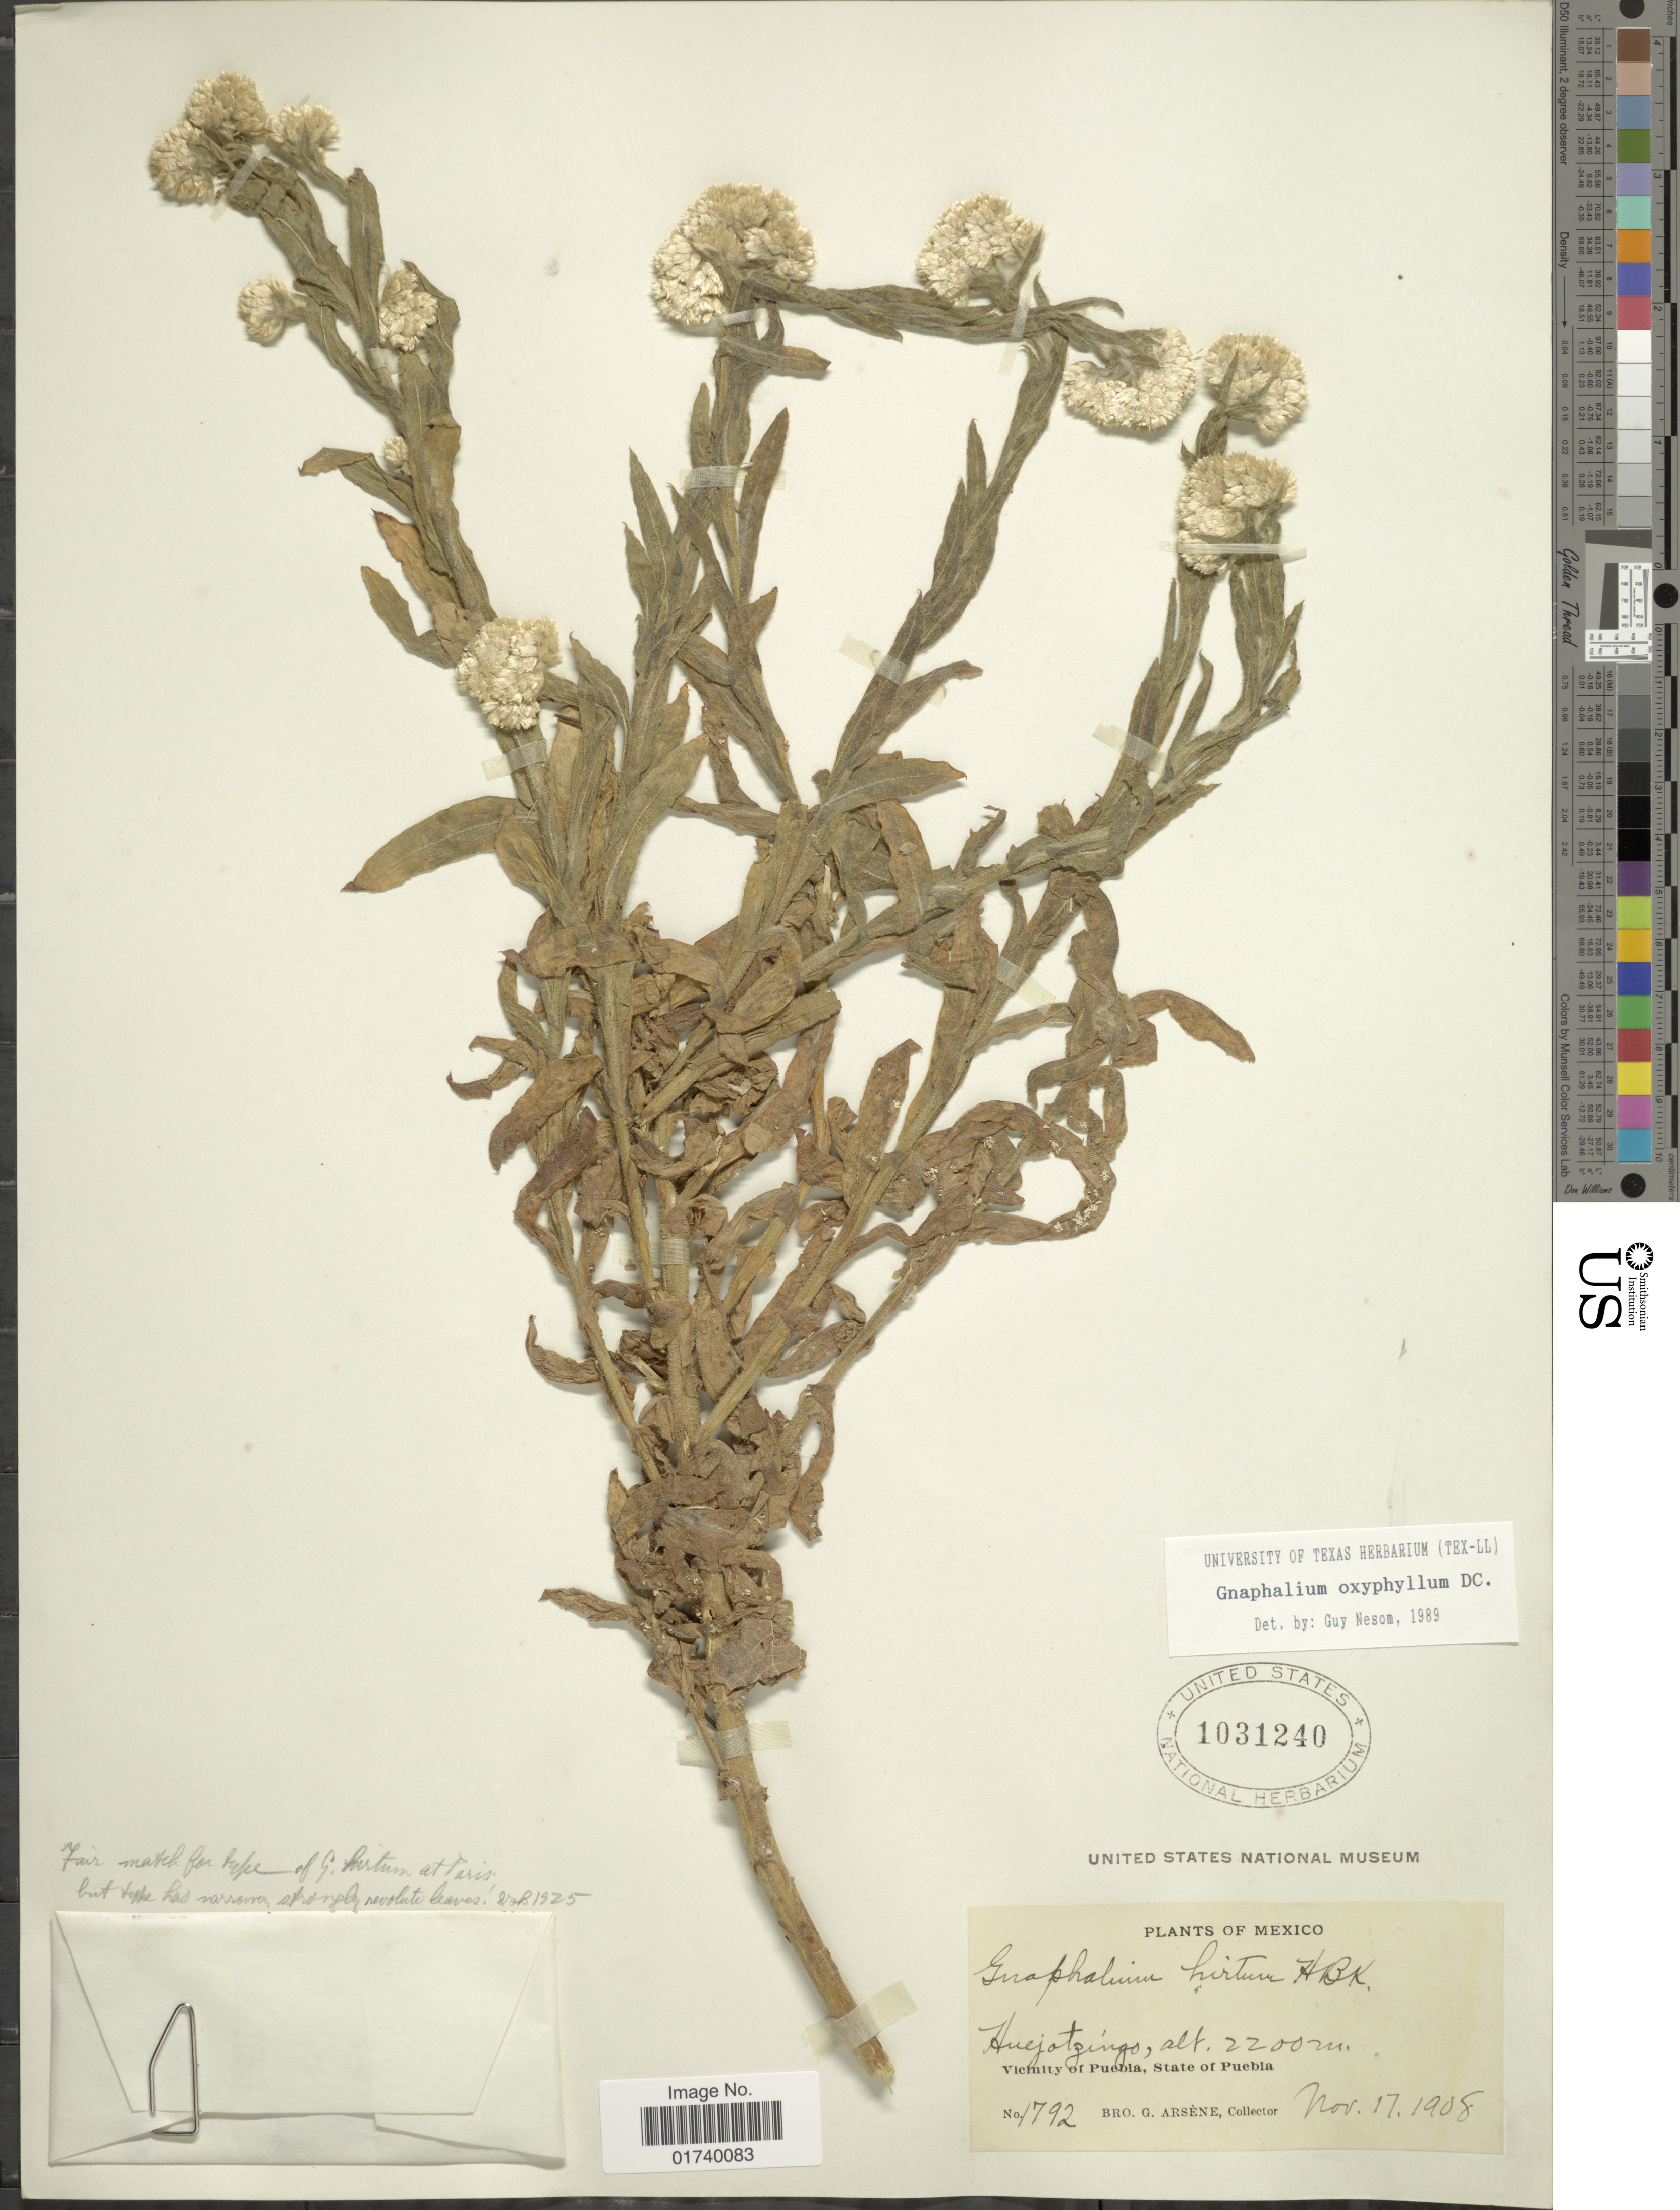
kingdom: Plantae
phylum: Tracheophyta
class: Magnoliopsida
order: Asterales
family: Asteraceae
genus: Pseudognaphalium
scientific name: Pseudognaphalium oxyphyllum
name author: (DC.) Kirp.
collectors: Bro. G. Arsène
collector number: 1792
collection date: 1908-11-17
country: Mexico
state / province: Puebla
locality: Huejotgingo, vicinity of Puebla, state of Puebla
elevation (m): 2200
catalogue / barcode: US 1031240